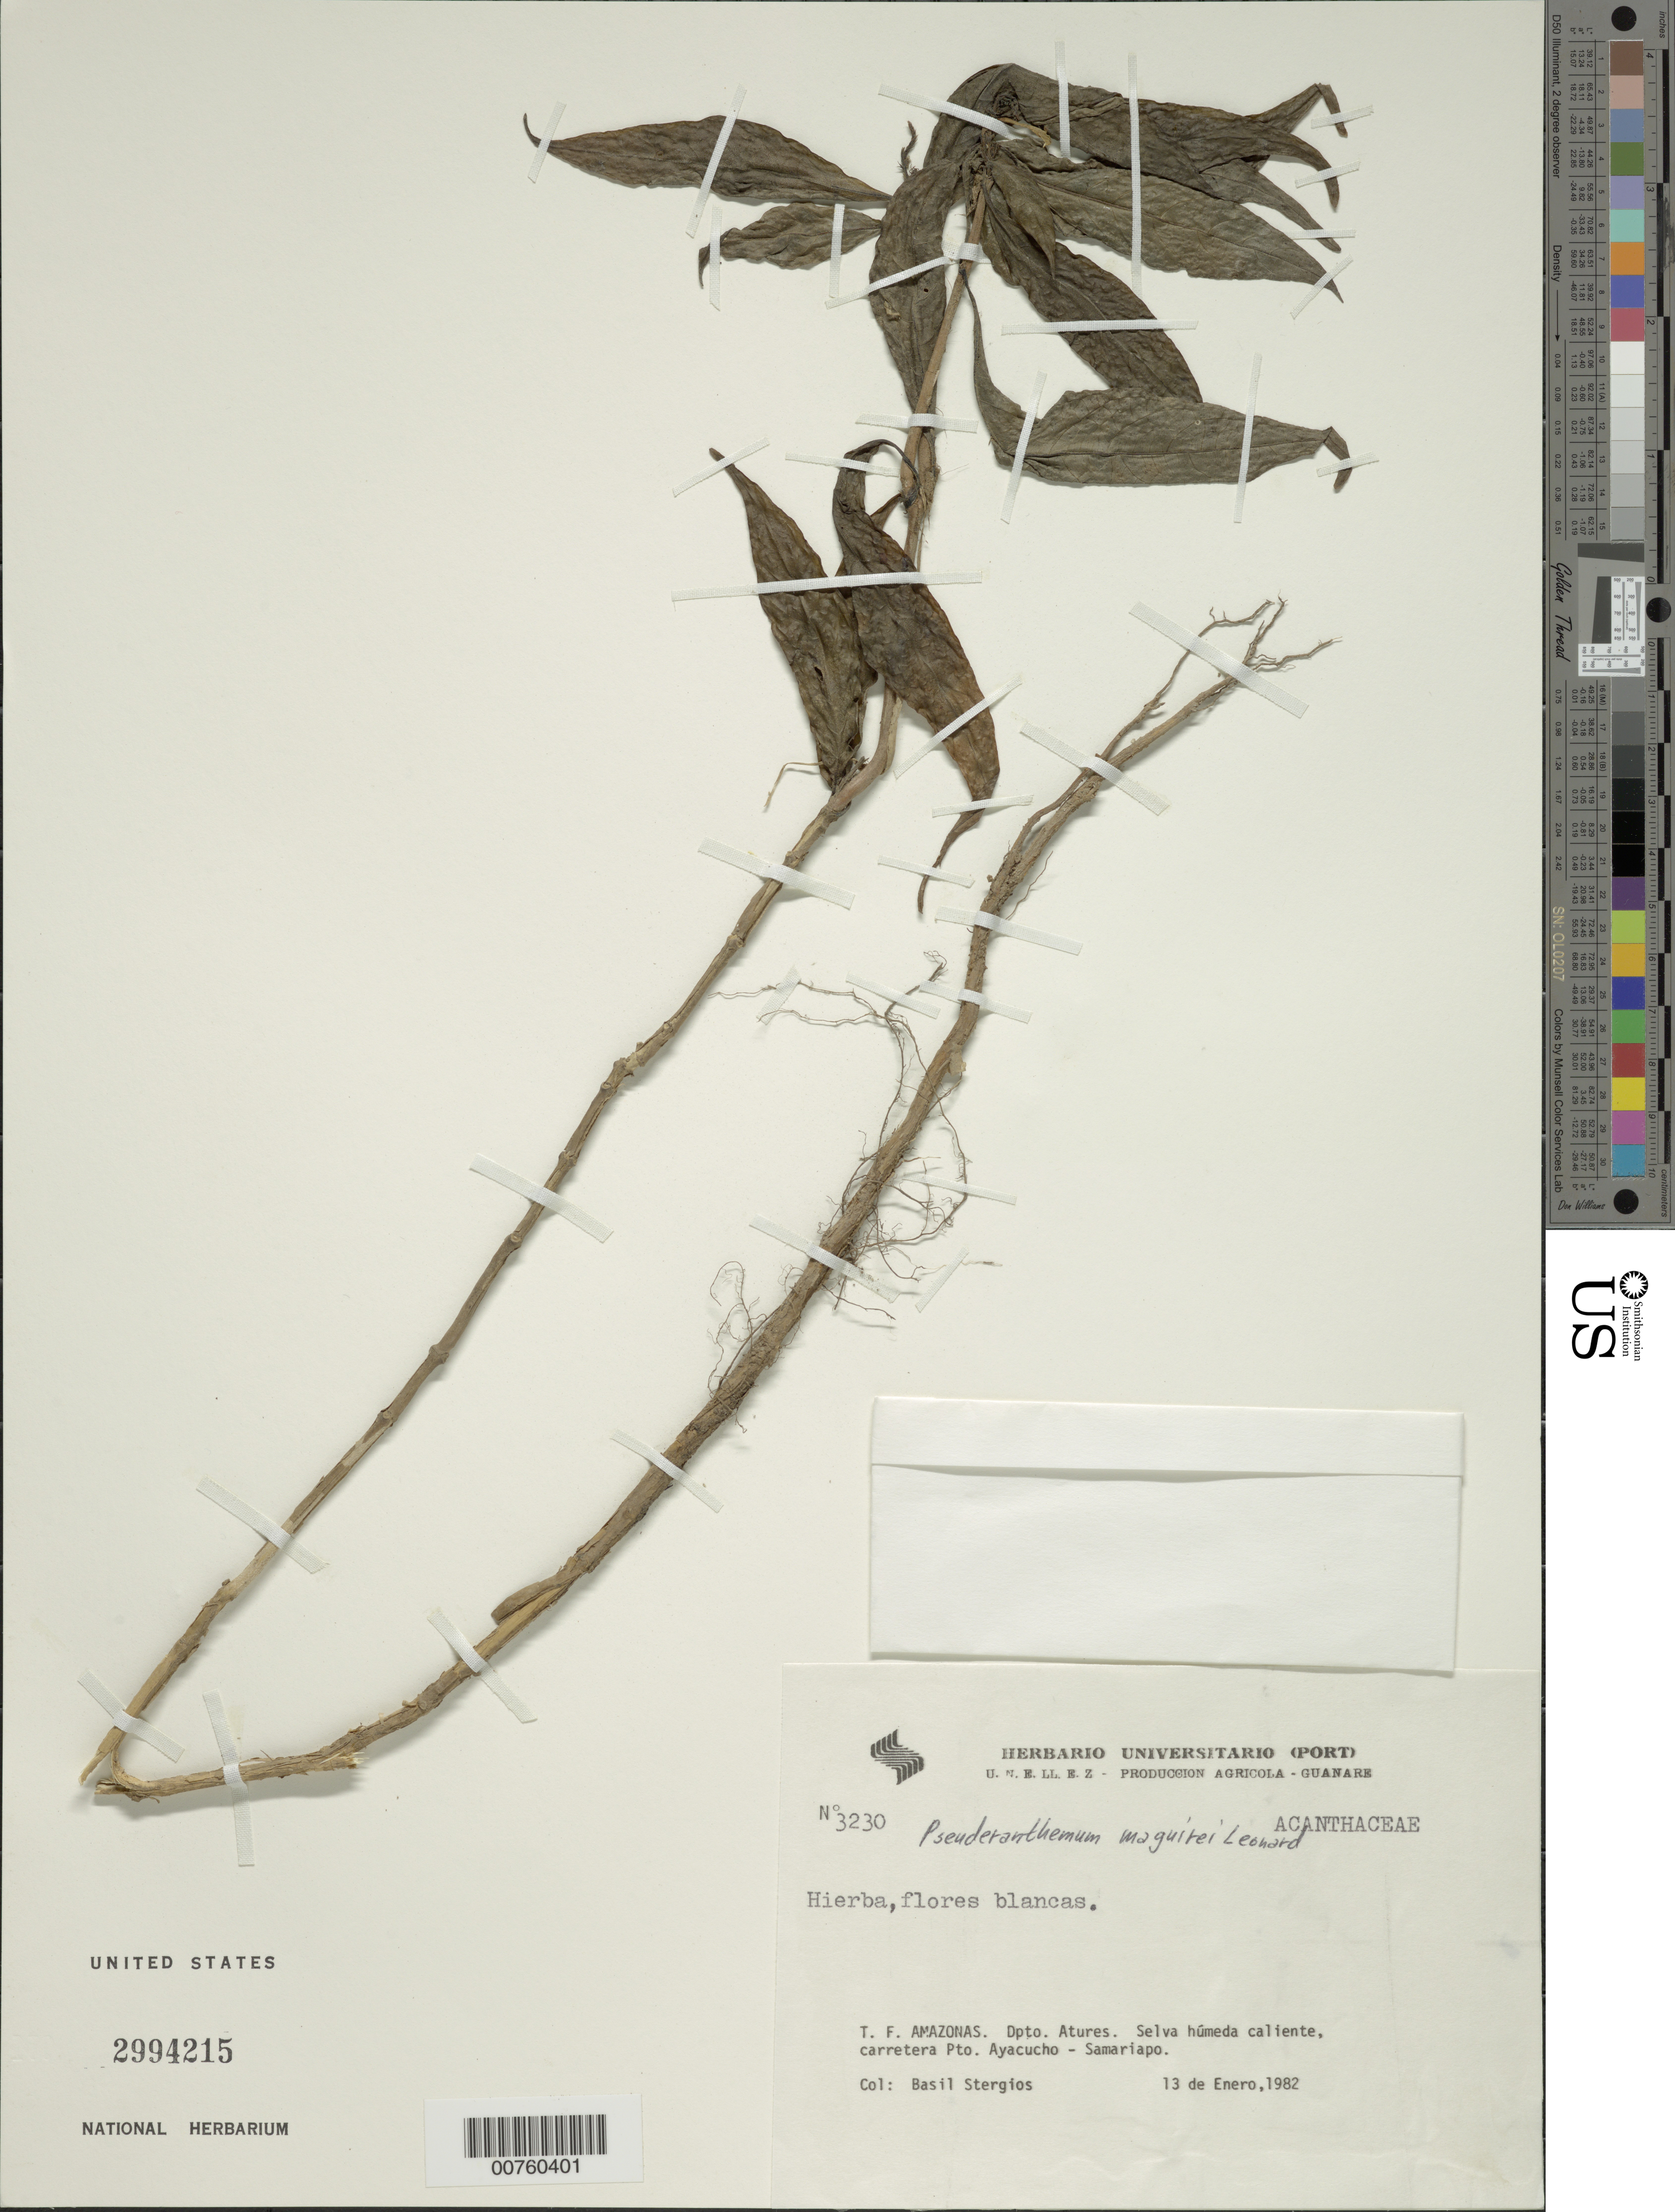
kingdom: Plantae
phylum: Tracheophyta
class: Magnoliopsida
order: Lamiales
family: Acanthaceae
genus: Pseuderanthemum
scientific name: Pseuderanthemum maguirei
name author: Leonard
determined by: Wasshausen, Dieter C., (BOT), Smithsonian Institution - National Museum of Natural History (UNITED STATES)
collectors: B. G. Stergios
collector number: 3230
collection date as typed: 13-Jan-82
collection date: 1982-01-13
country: Venezuela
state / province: Amazonas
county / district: Atures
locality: Puerto Ayacucho to Samariapo road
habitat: Hot, wet forest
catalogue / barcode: US 2994215